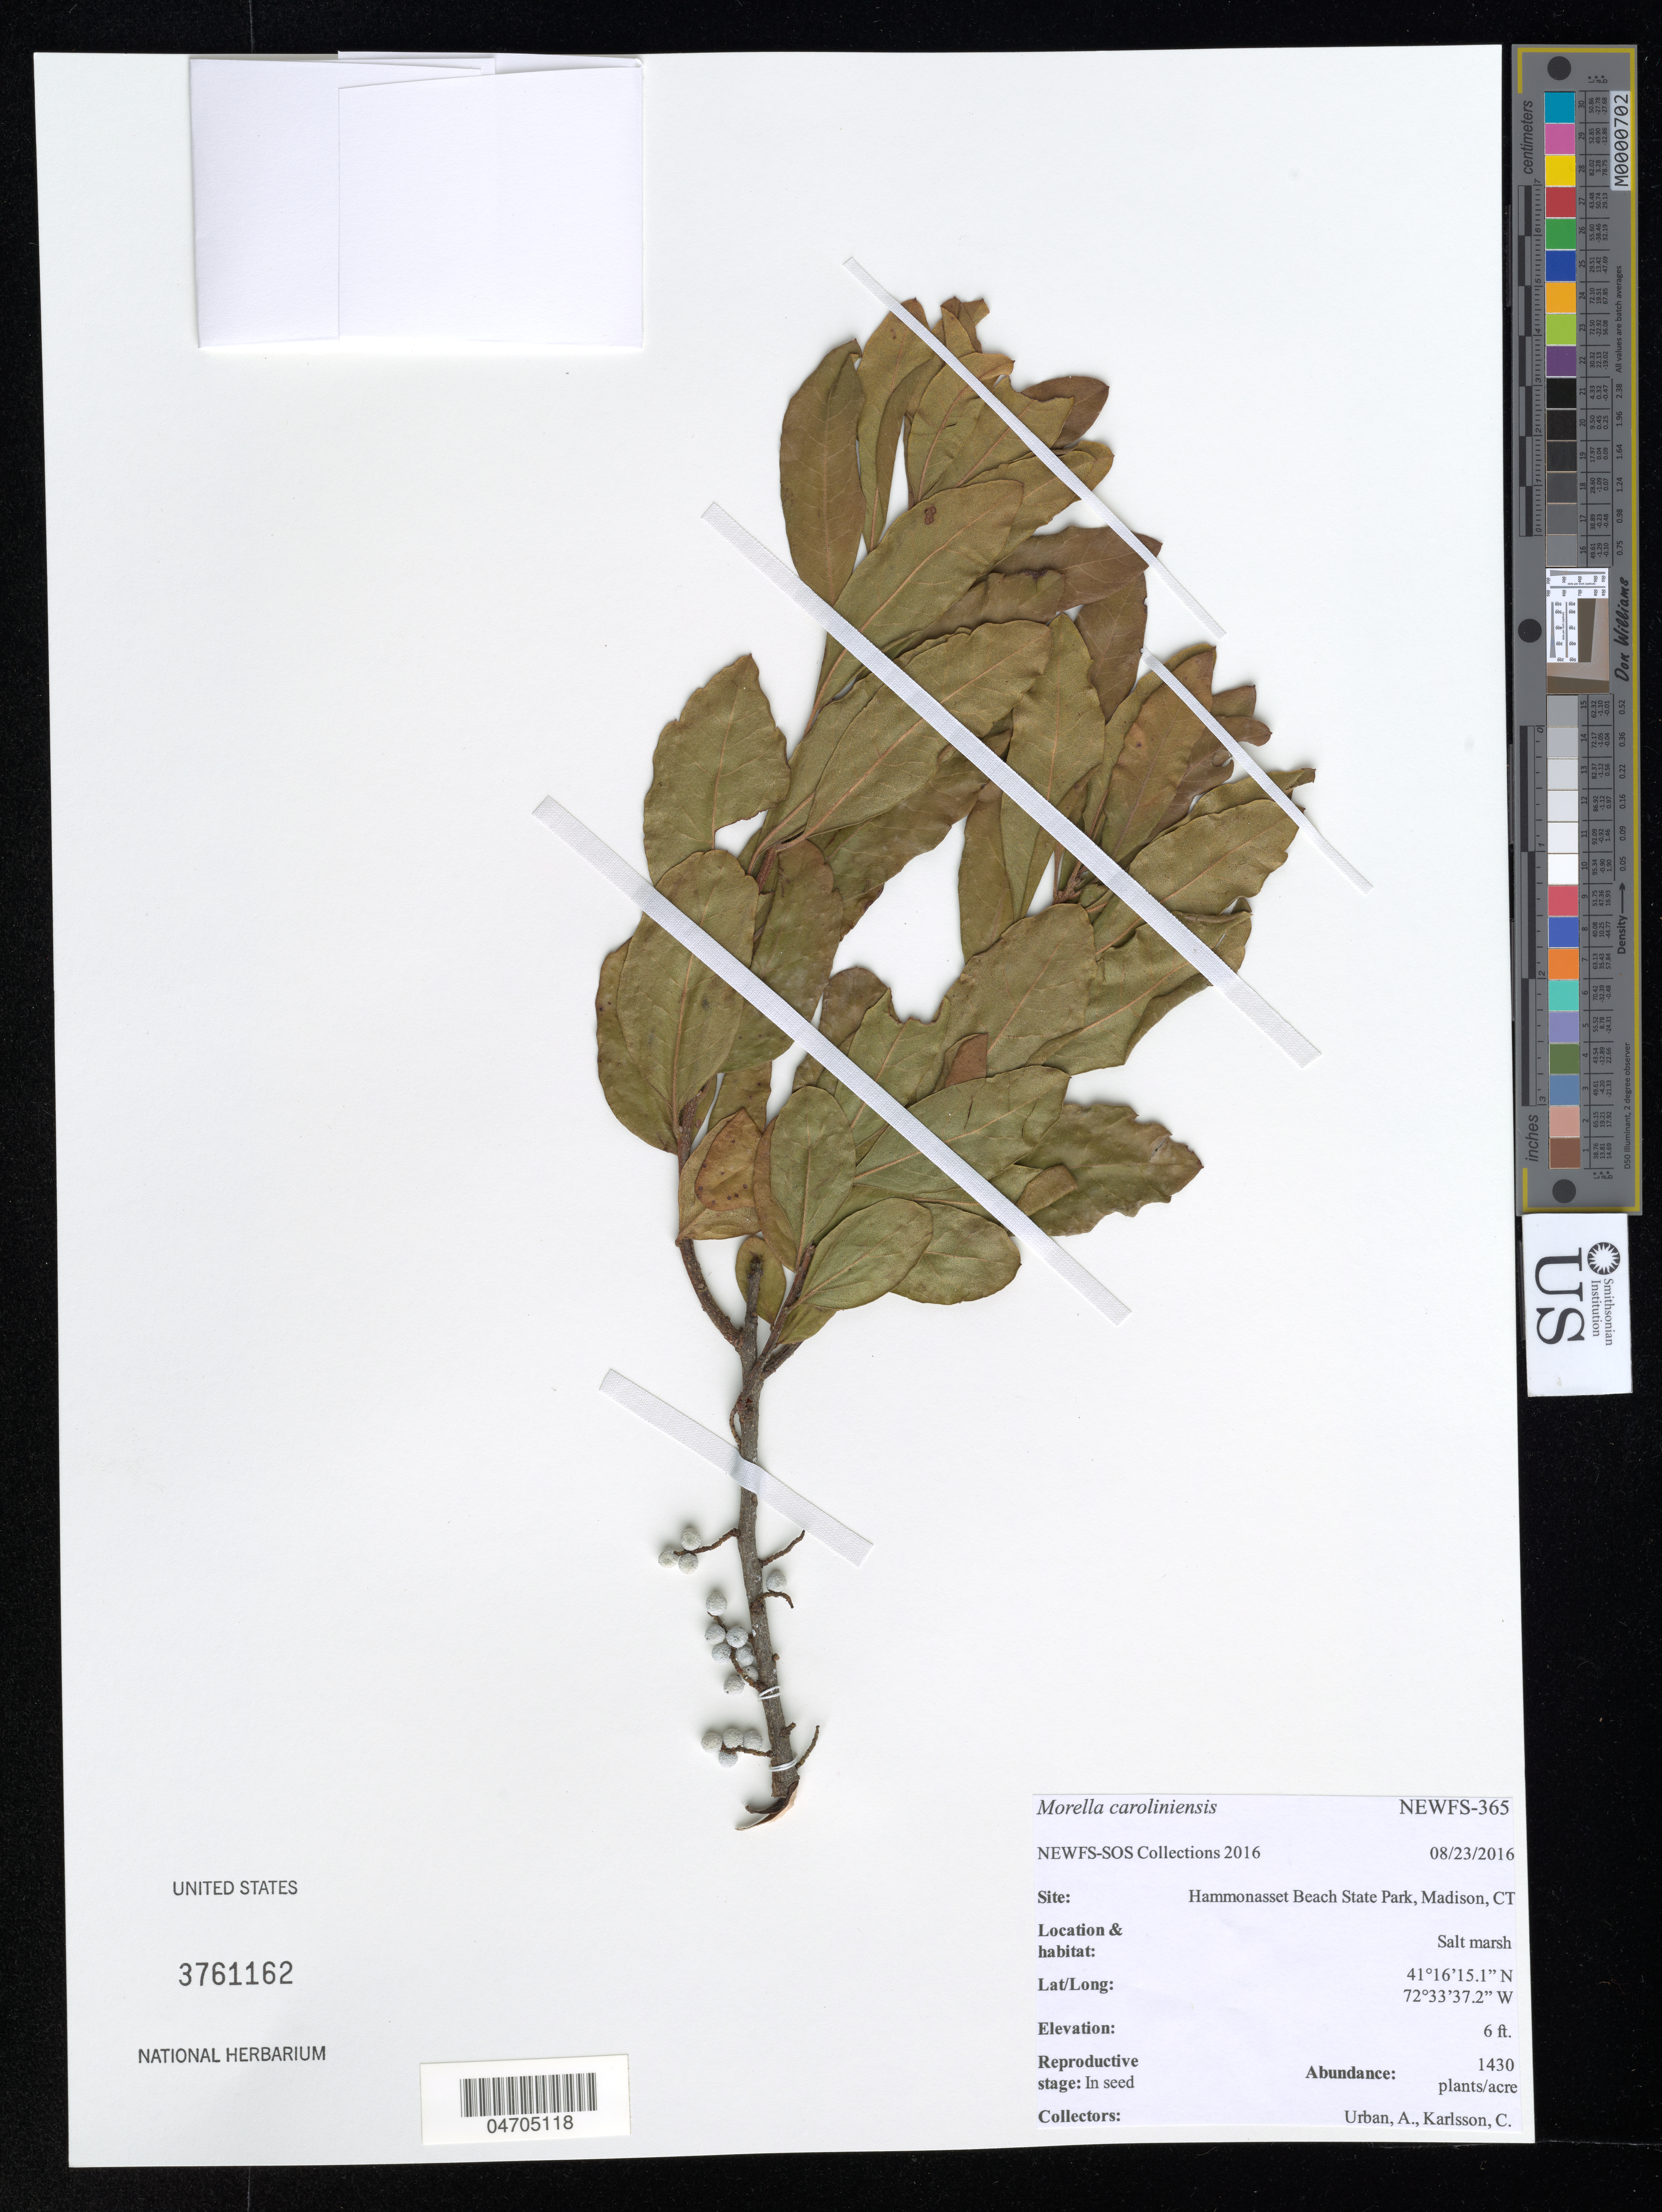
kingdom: Plantae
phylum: Tracheophyta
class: Magnoliopsida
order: Fagales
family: Myricaceae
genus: Morella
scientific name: Morella caroliniensis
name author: (Mill.) Small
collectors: A. Urban & C. Karlsson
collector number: NEWFS-365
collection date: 2016-08-23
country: United States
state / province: Connecticut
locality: Hammonasset Beach State Park, Madison.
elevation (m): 2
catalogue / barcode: US 3761162